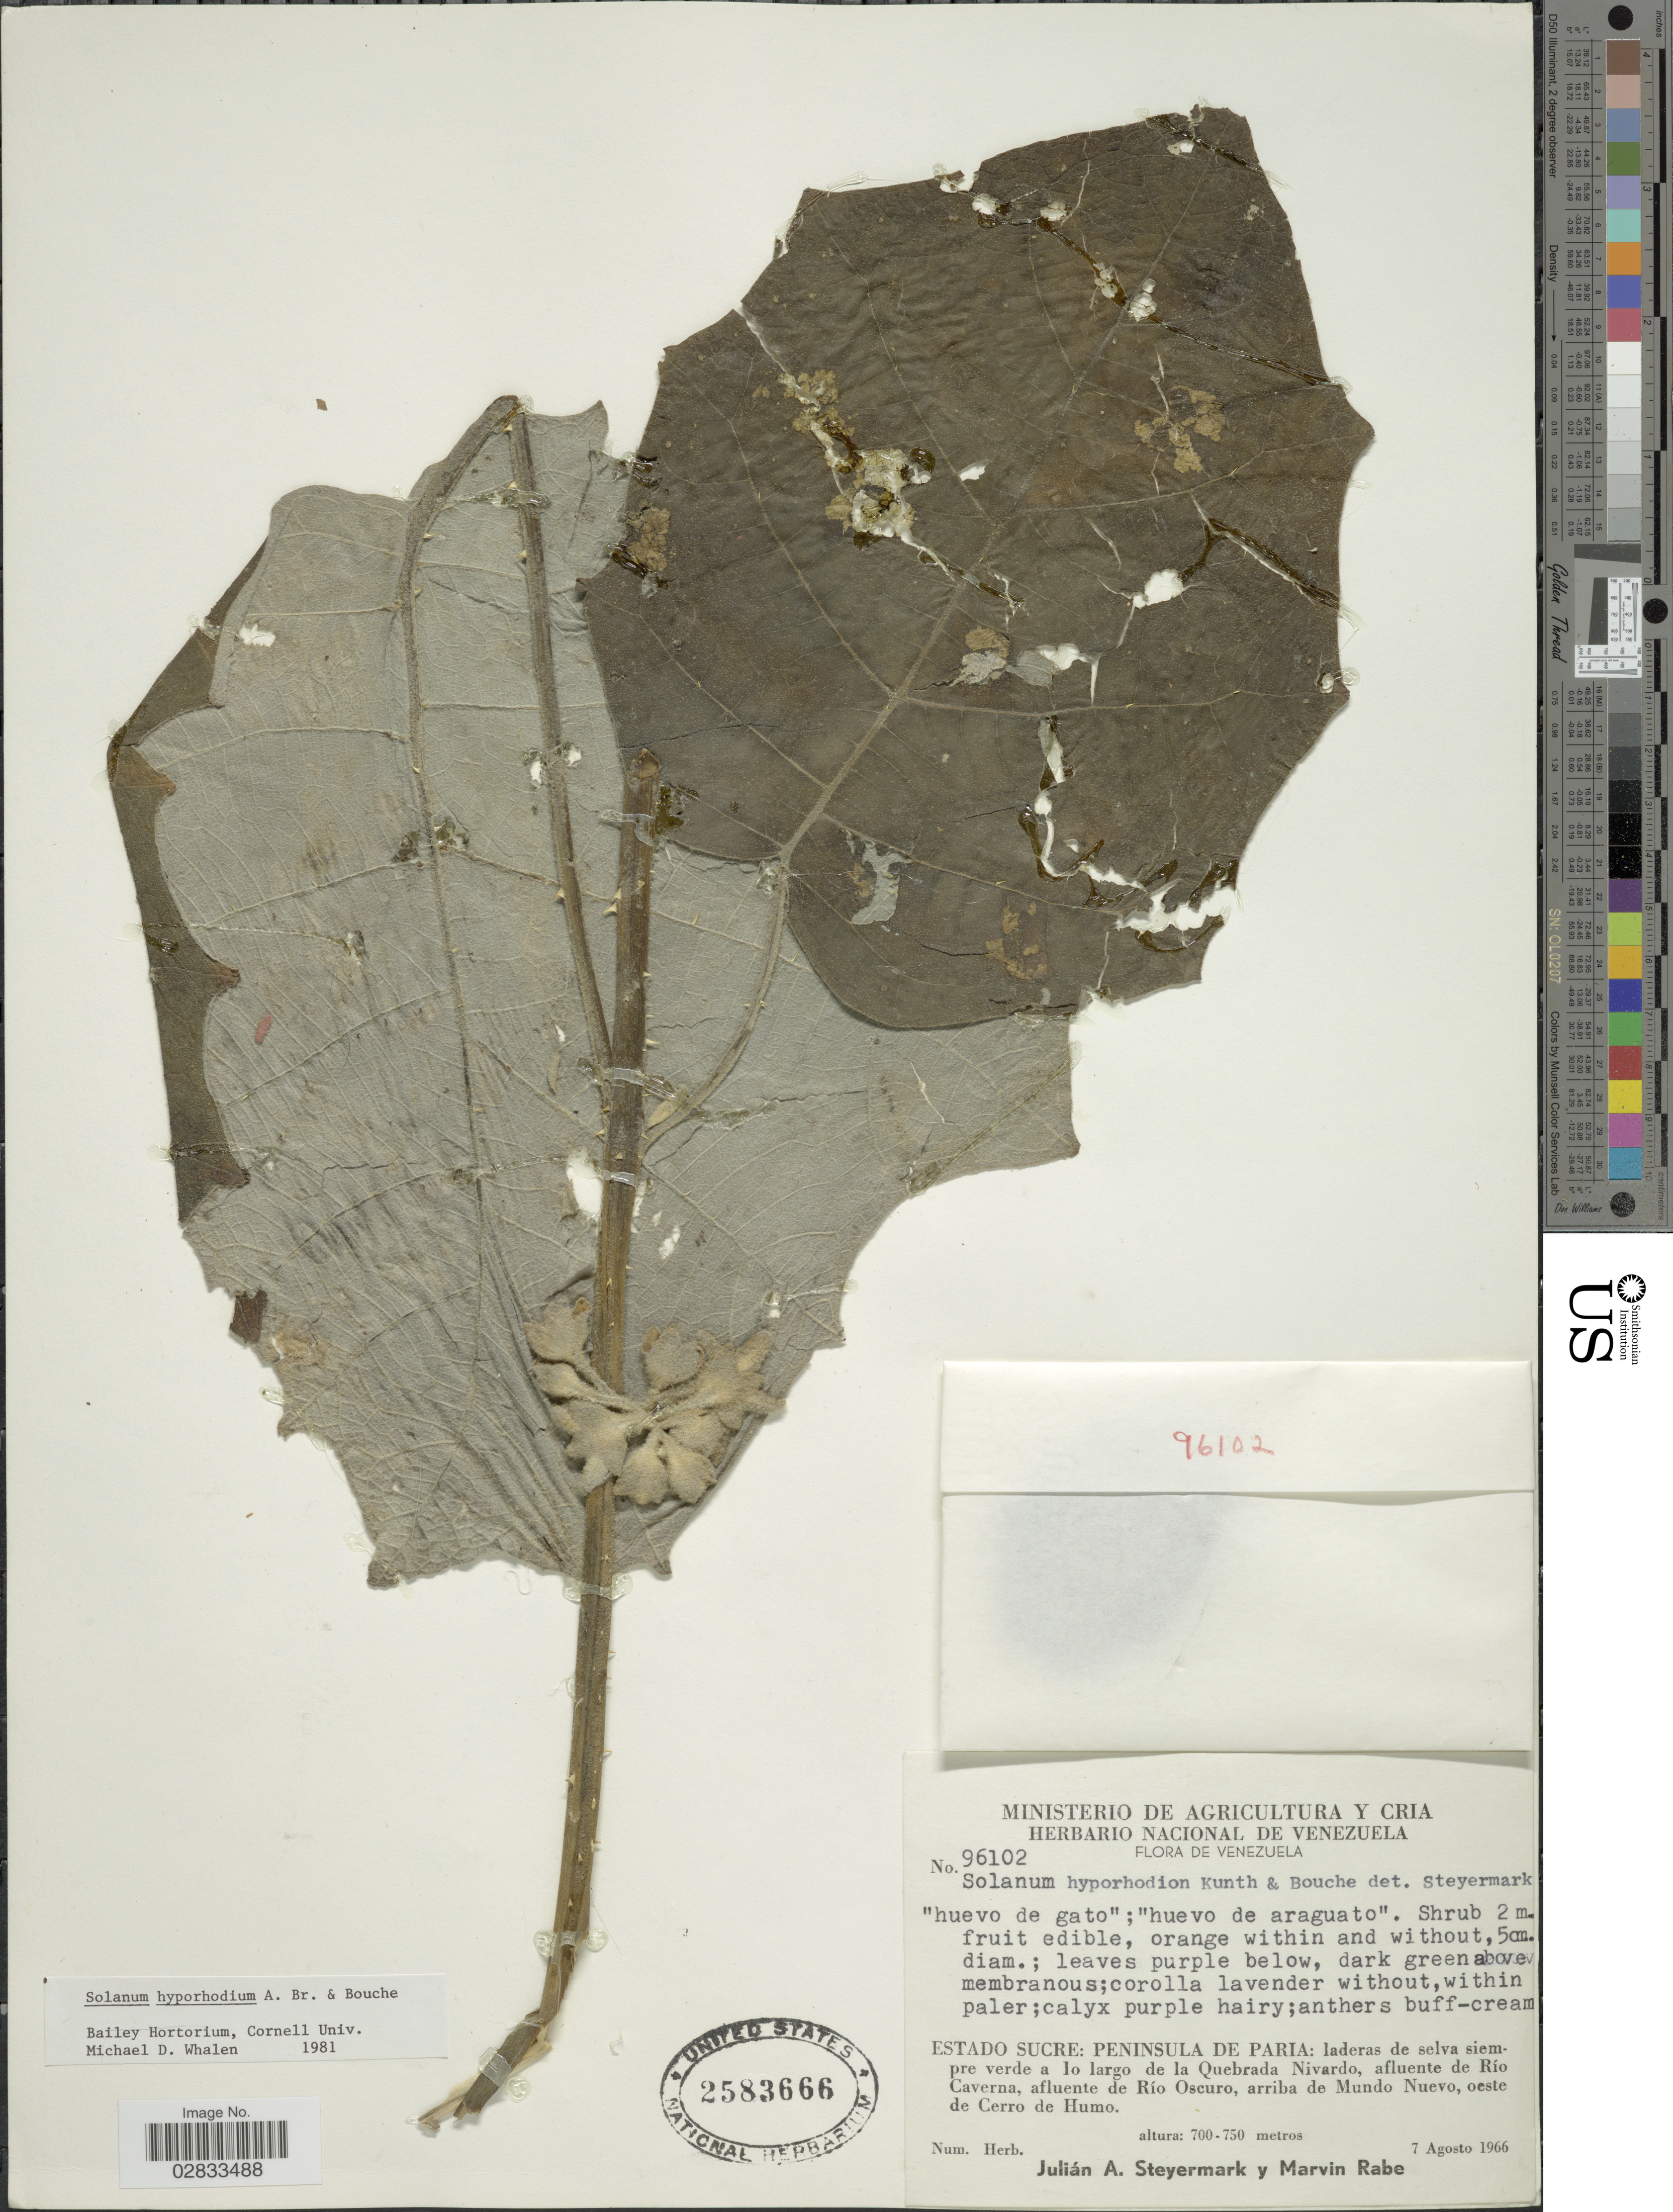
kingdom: Plantae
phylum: Tracheophyta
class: Magnoliopsida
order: Solanales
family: Solanaceae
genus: Solanum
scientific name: Solanum hyporhodium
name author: A. Braun & C.D. Bouché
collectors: J. Steyermark & M. Rabe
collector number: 96102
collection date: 1966-08-07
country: Venezuela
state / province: Sucre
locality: Peninsula de Paria: laderas de selva siempre verder a lo largo de la Quebrada Nivardo, afluente de Río Caverna, afluente de Río Oscuro, arriba de Mundo Nuevo, oeste de Cerro de Humo.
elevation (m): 700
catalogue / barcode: US 2583666